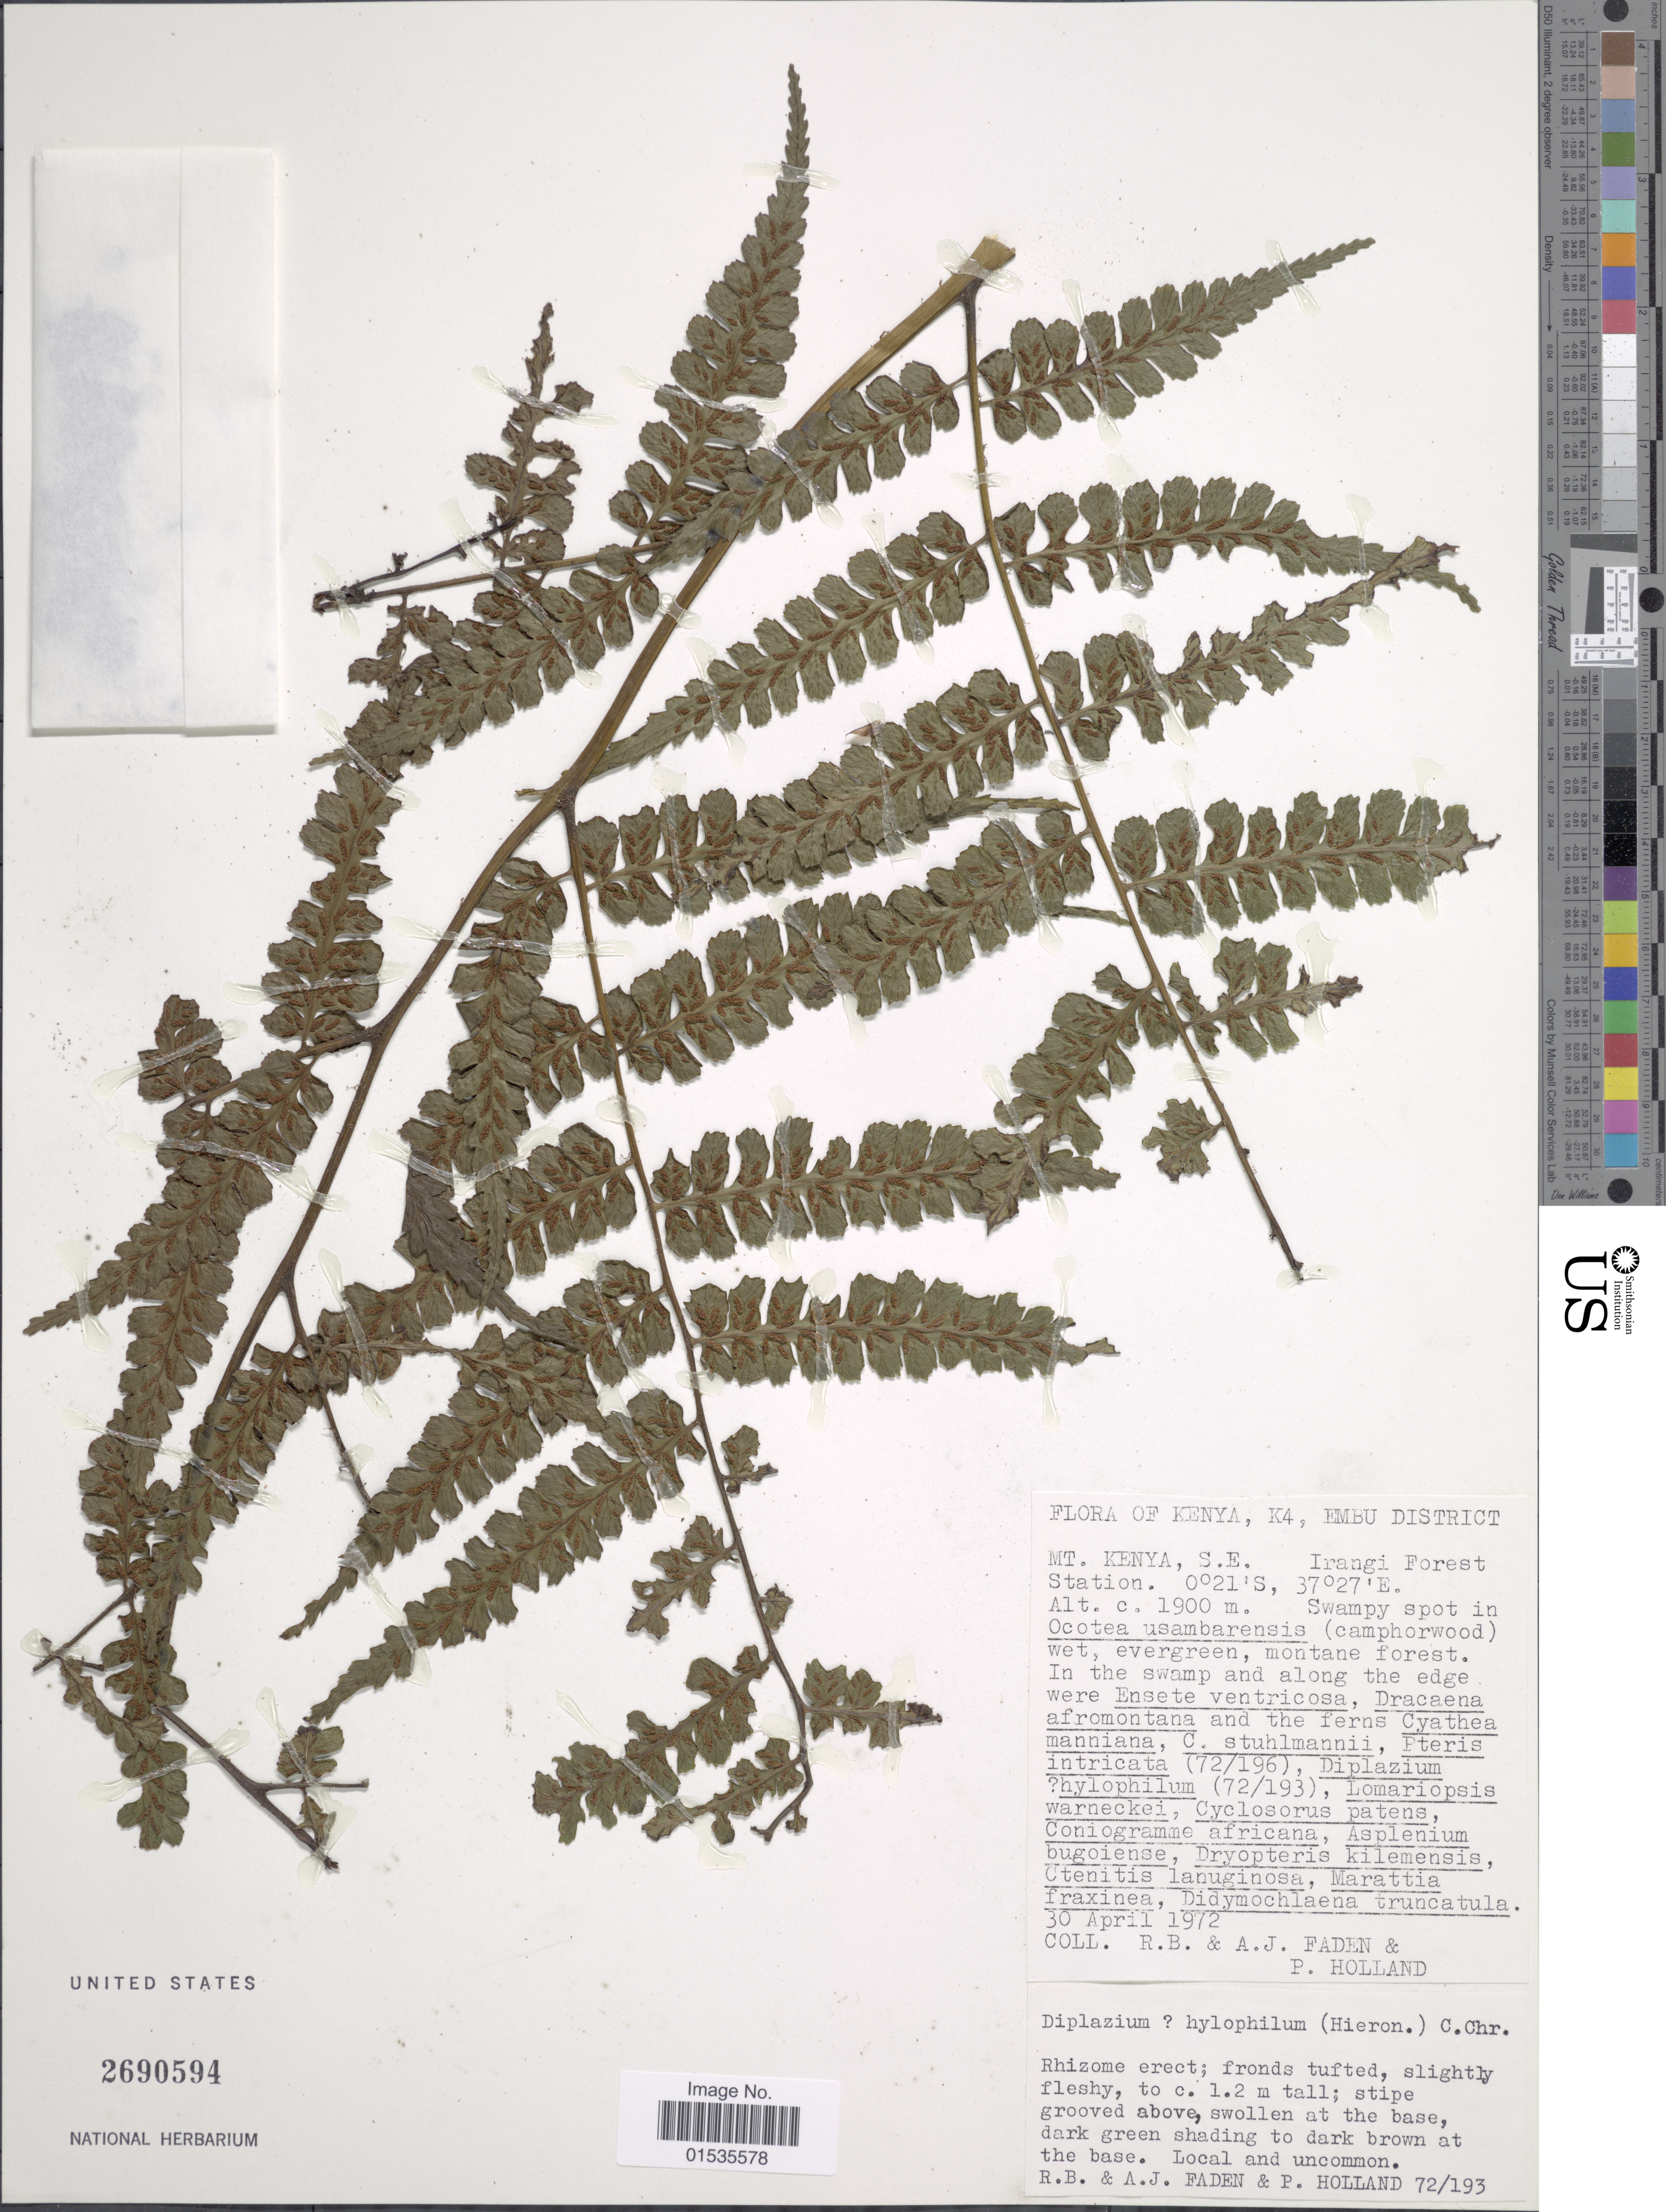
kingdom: Plantae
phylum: Tracheophyta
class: Polypodiopsida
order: Polypodiales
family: Athyriaceae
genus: Diplazium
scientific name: Diplazium hylophilum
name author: (Hieron.) C. Chr.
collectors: R. B. Faden, A. J. Faden & P. Holland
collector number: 72/193?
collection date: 1972-04-30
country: Kenya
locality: Mt. Kenya, S.E. Irangi Forest Station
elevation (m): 1900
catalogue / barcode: US 2960594